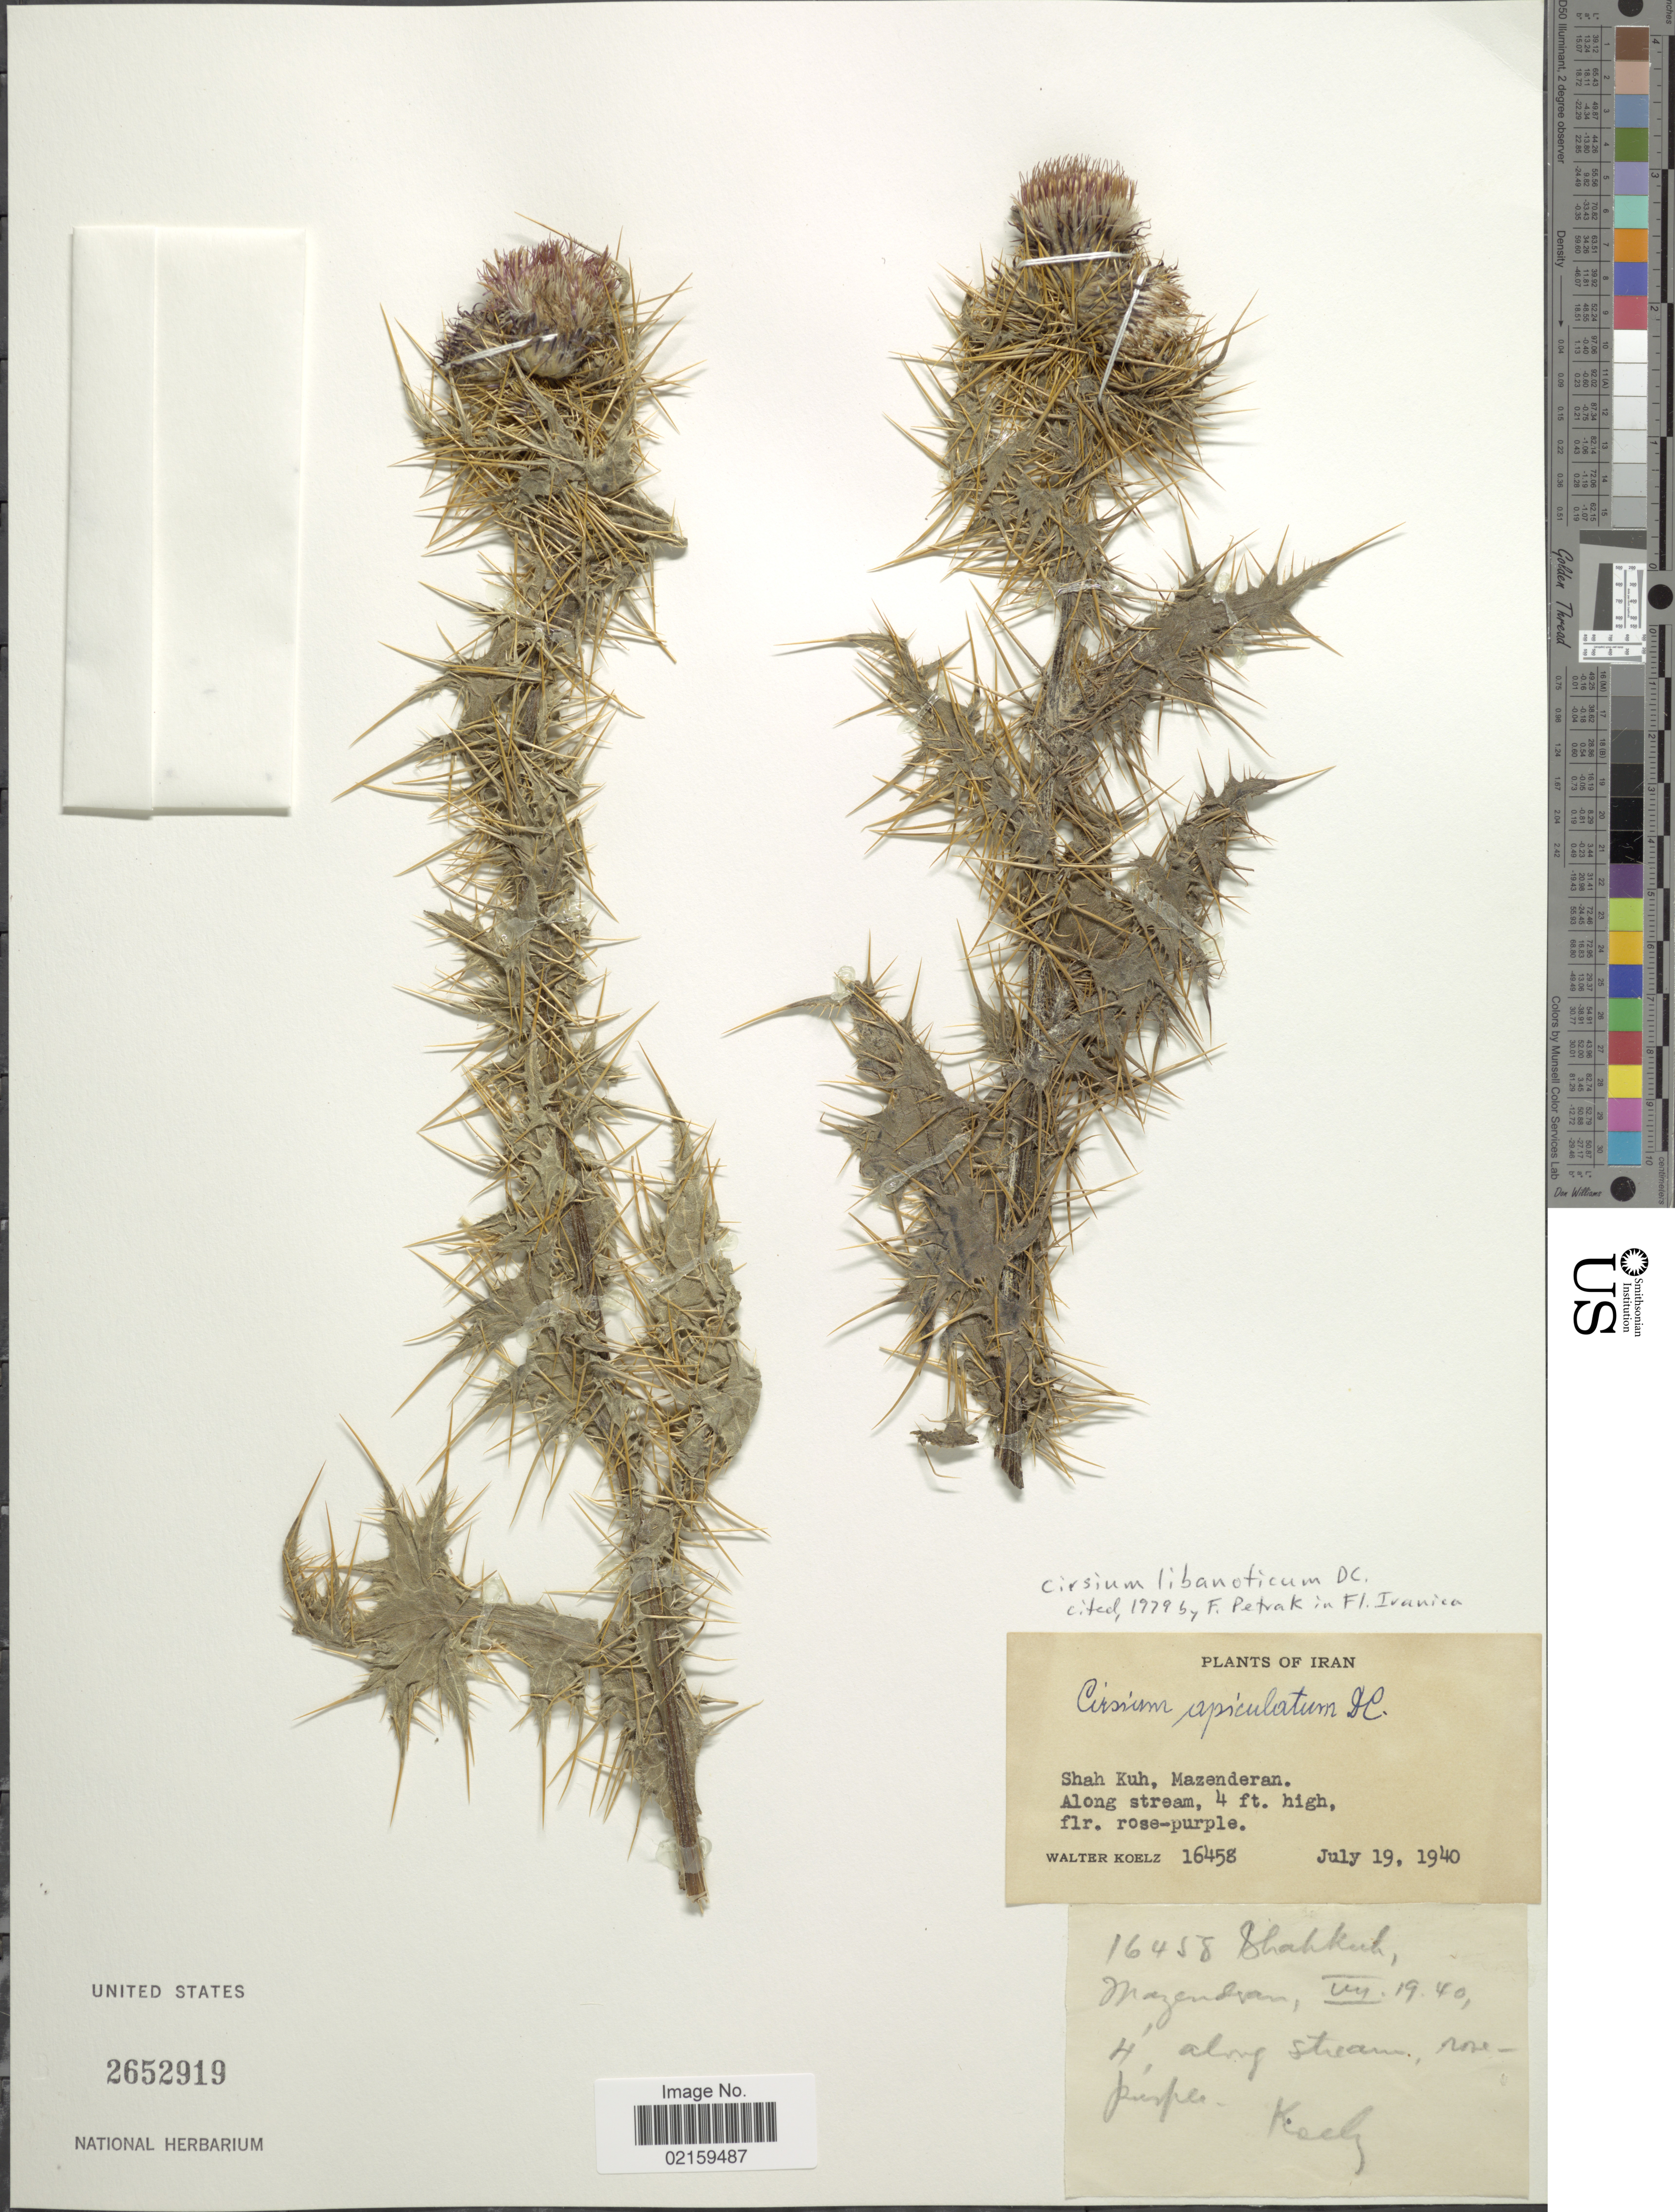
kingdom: Plantae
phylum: Tracheophyta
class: Magnoliopsida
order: Asterales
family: Asteraceae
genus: Cirsium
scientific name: Cirsium libanoticum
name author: DC.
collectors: W. N. Koelz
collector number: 16458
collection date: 1940-07-19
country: Iran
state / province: Mazandaran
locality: Shah Kuh, Mazenderan. Along stream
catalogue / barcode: US 2652919